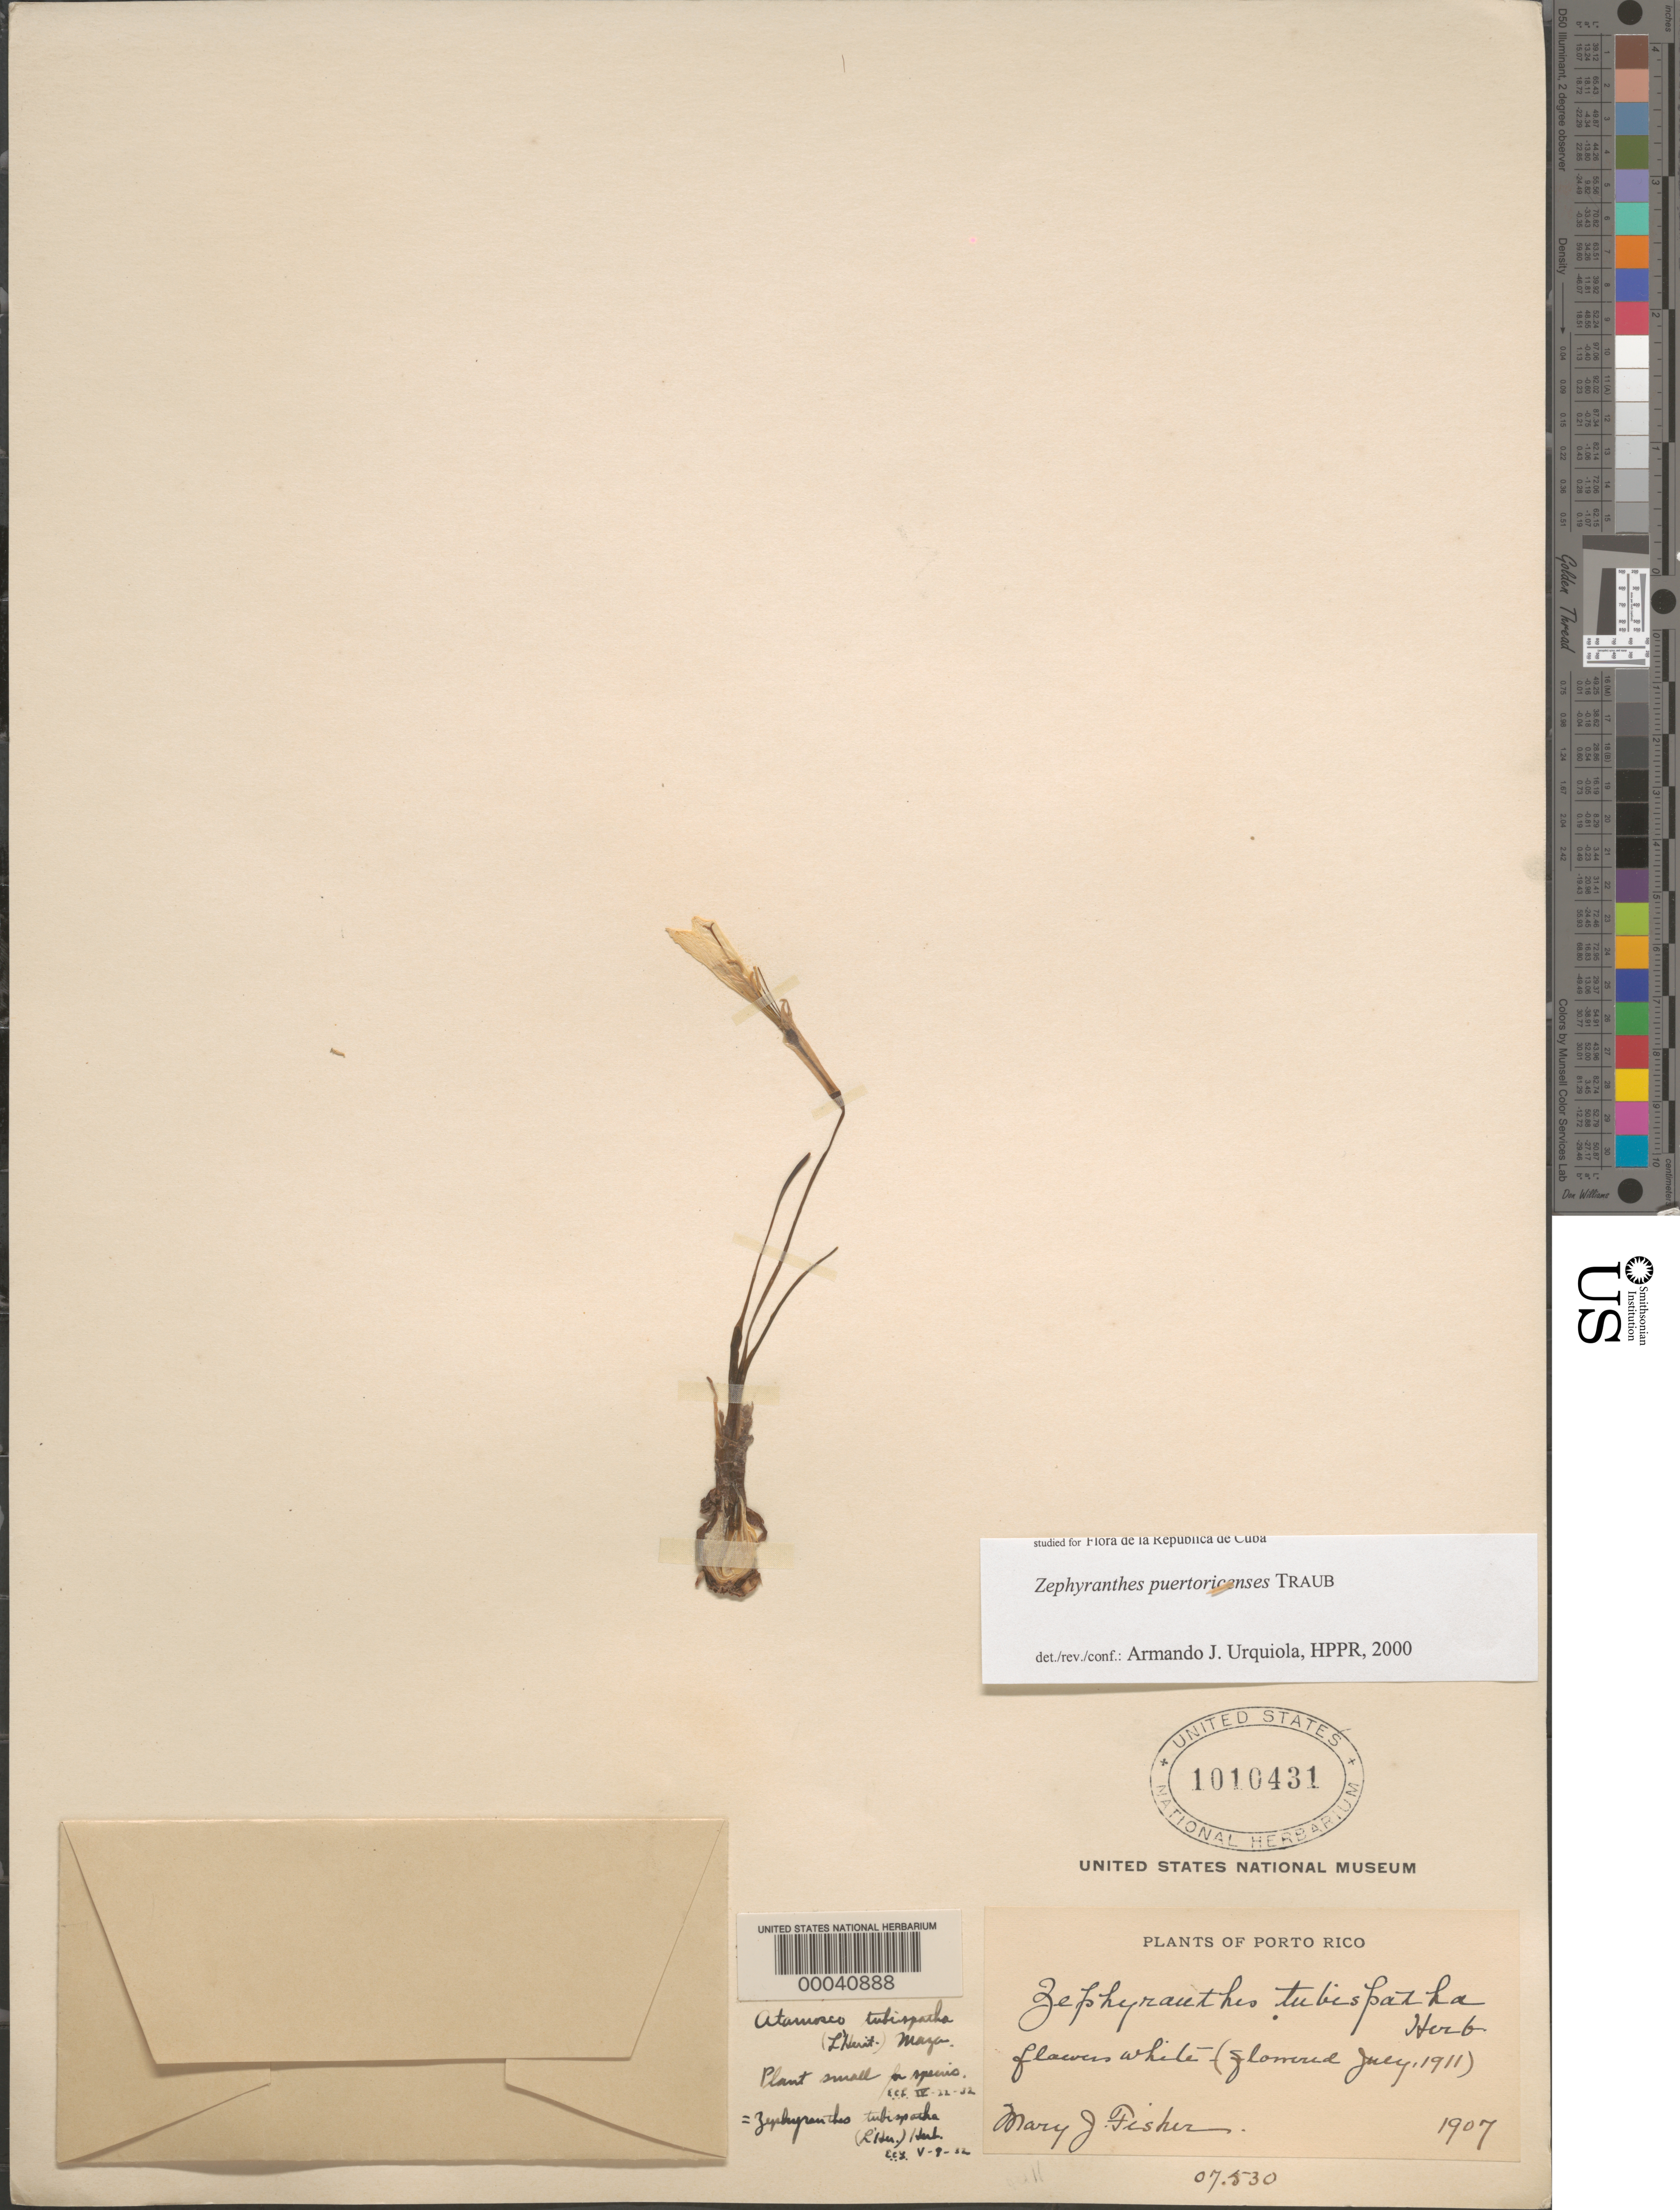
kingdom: Plantae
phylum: Tracheophyta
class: Liliopsida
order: Asparagales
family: Amaryllidaceae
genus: Zephyranthes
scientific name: Zephyranthes tubispatha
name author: (L'Hér.) Hub.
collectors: M. J. Fisher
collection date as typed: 1907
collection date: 1907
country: Puerto Rico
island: Greater Antilles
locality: Sierra de Naguabo ad Rio Blanco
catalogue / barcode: US 1010431